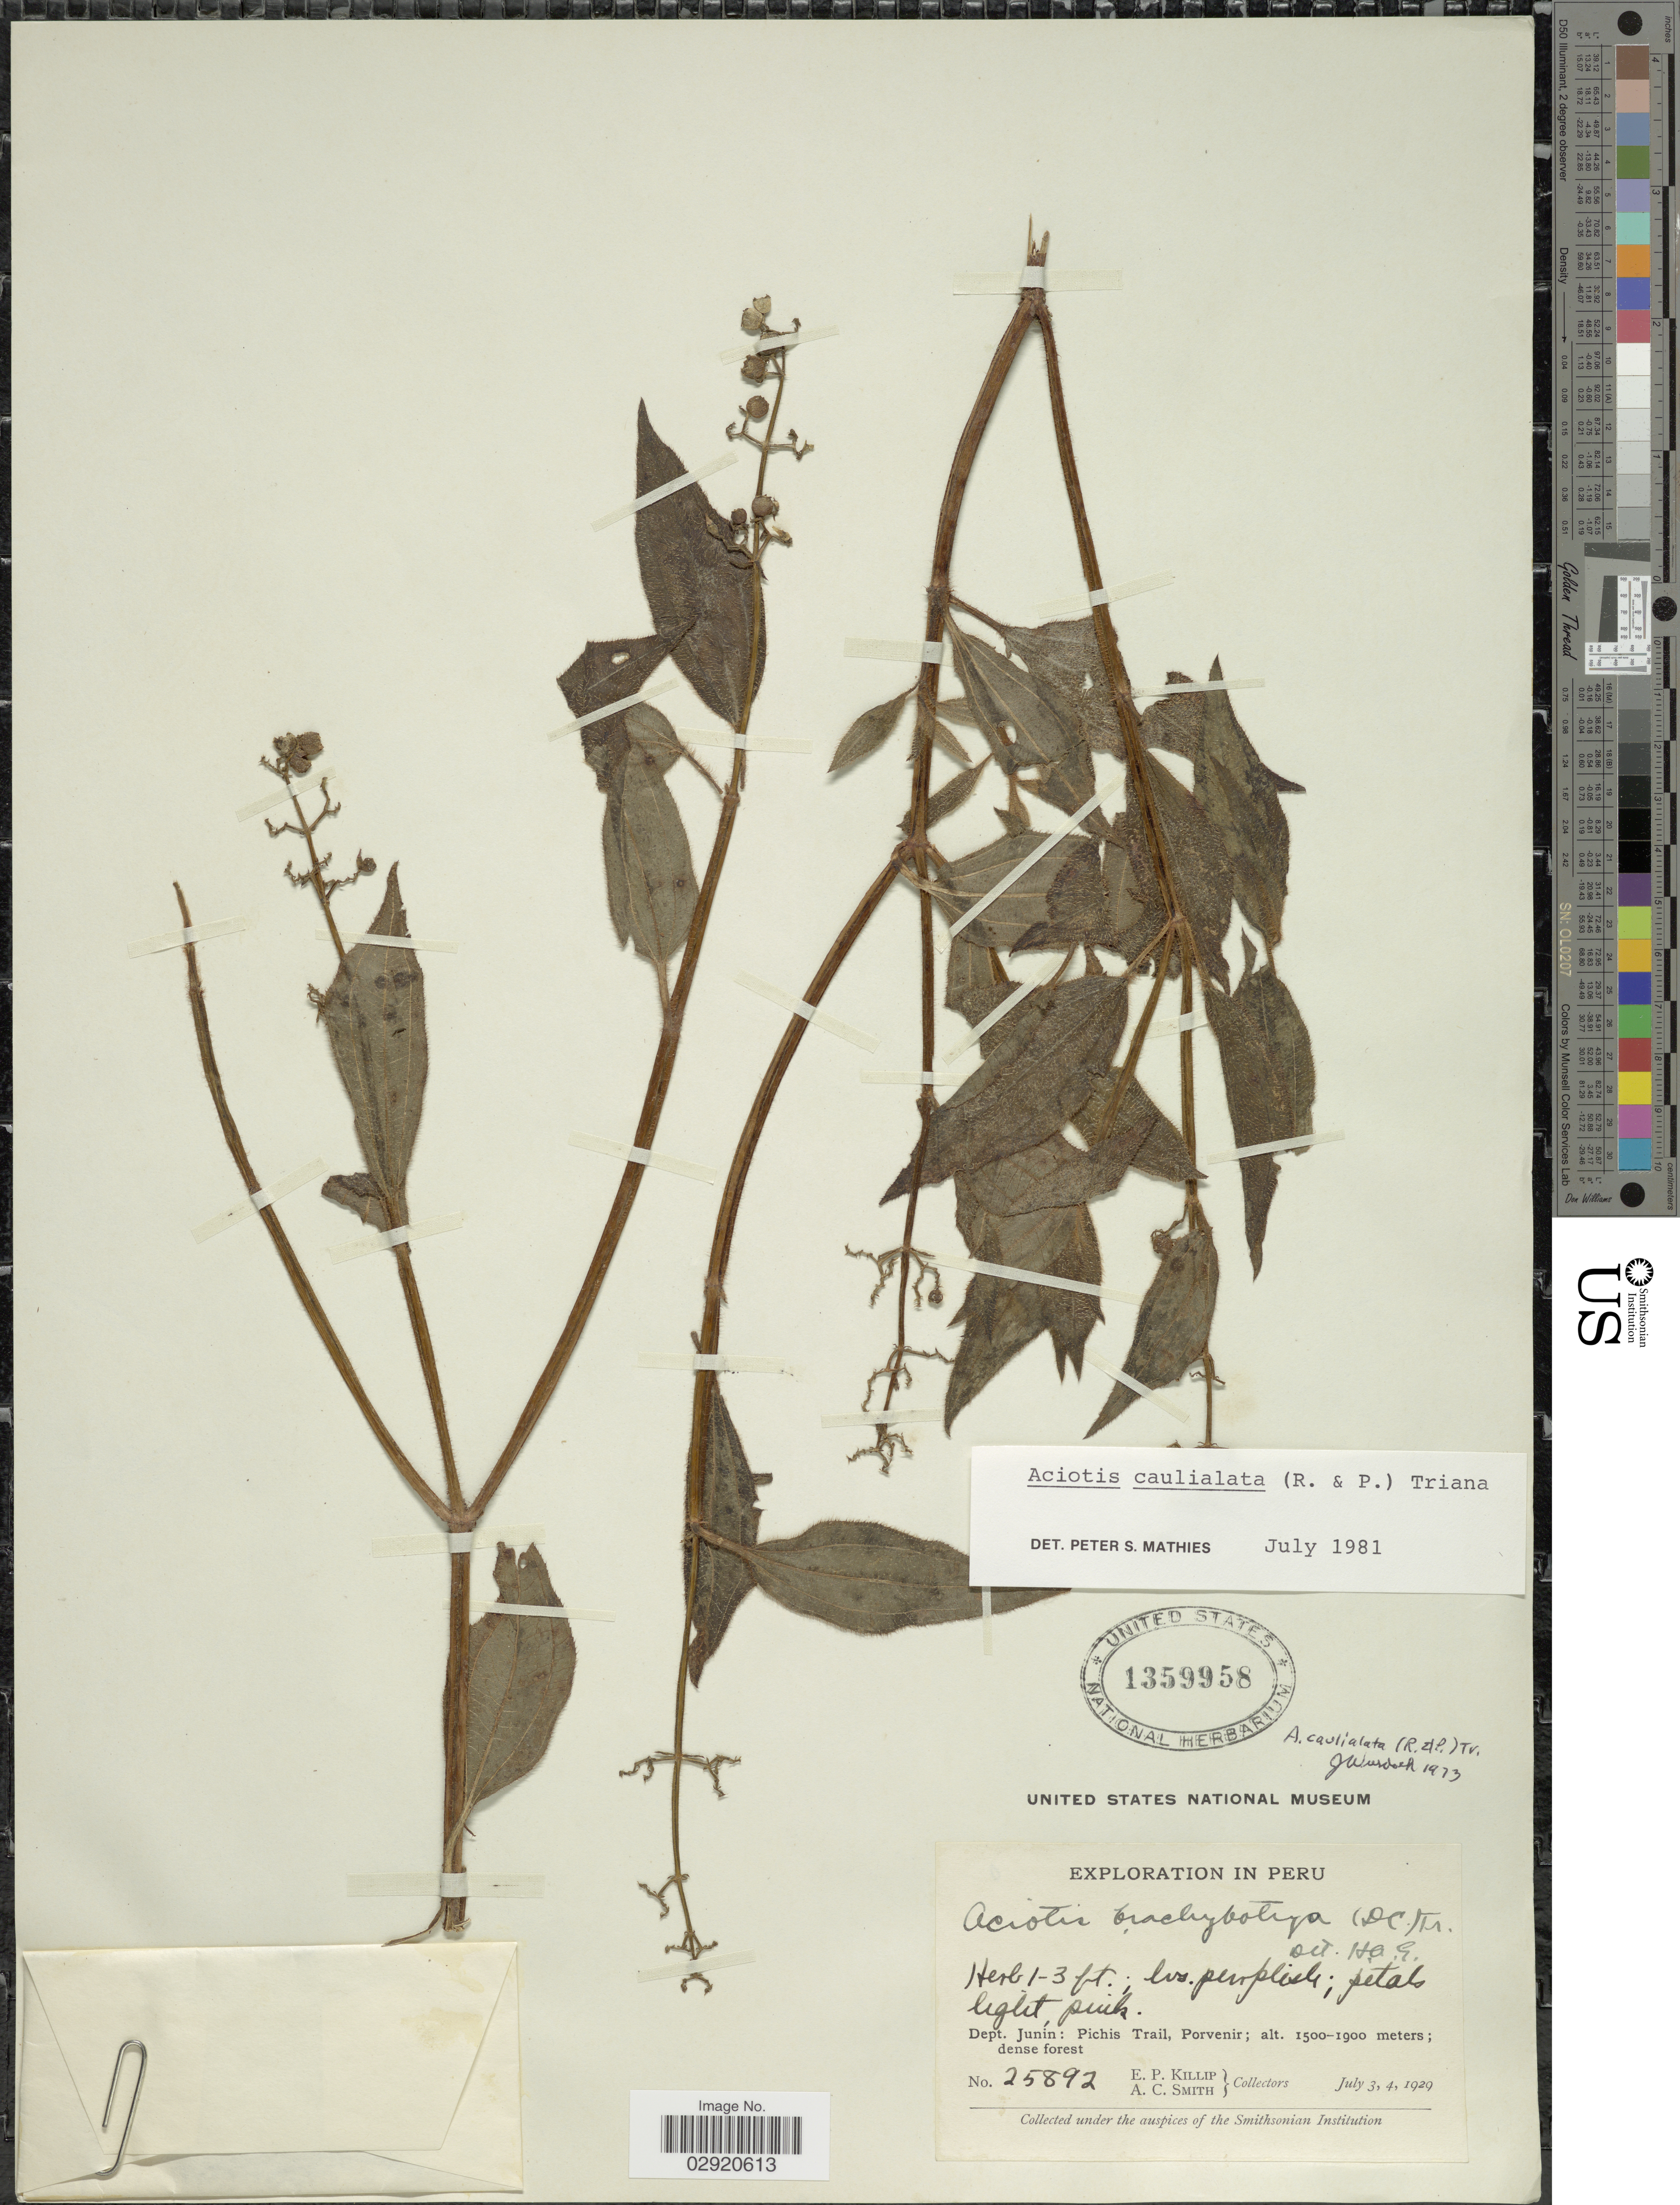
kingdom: Plantae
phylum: Tracheophyta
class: Magnoliopsida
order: Myrtales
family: Melastomataceae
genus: Aciotis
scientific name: Aciotis rubricaulis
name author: (Mart. ex DC.) Triana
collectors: E. P. Killip & A. C. Smith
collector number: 25892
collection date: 1929-07-03/1929-07-04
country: Peru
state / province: Junín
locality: Dept. Junín: Pichis Trail, Porvenir.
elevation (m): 1500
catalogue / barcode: US 1359958